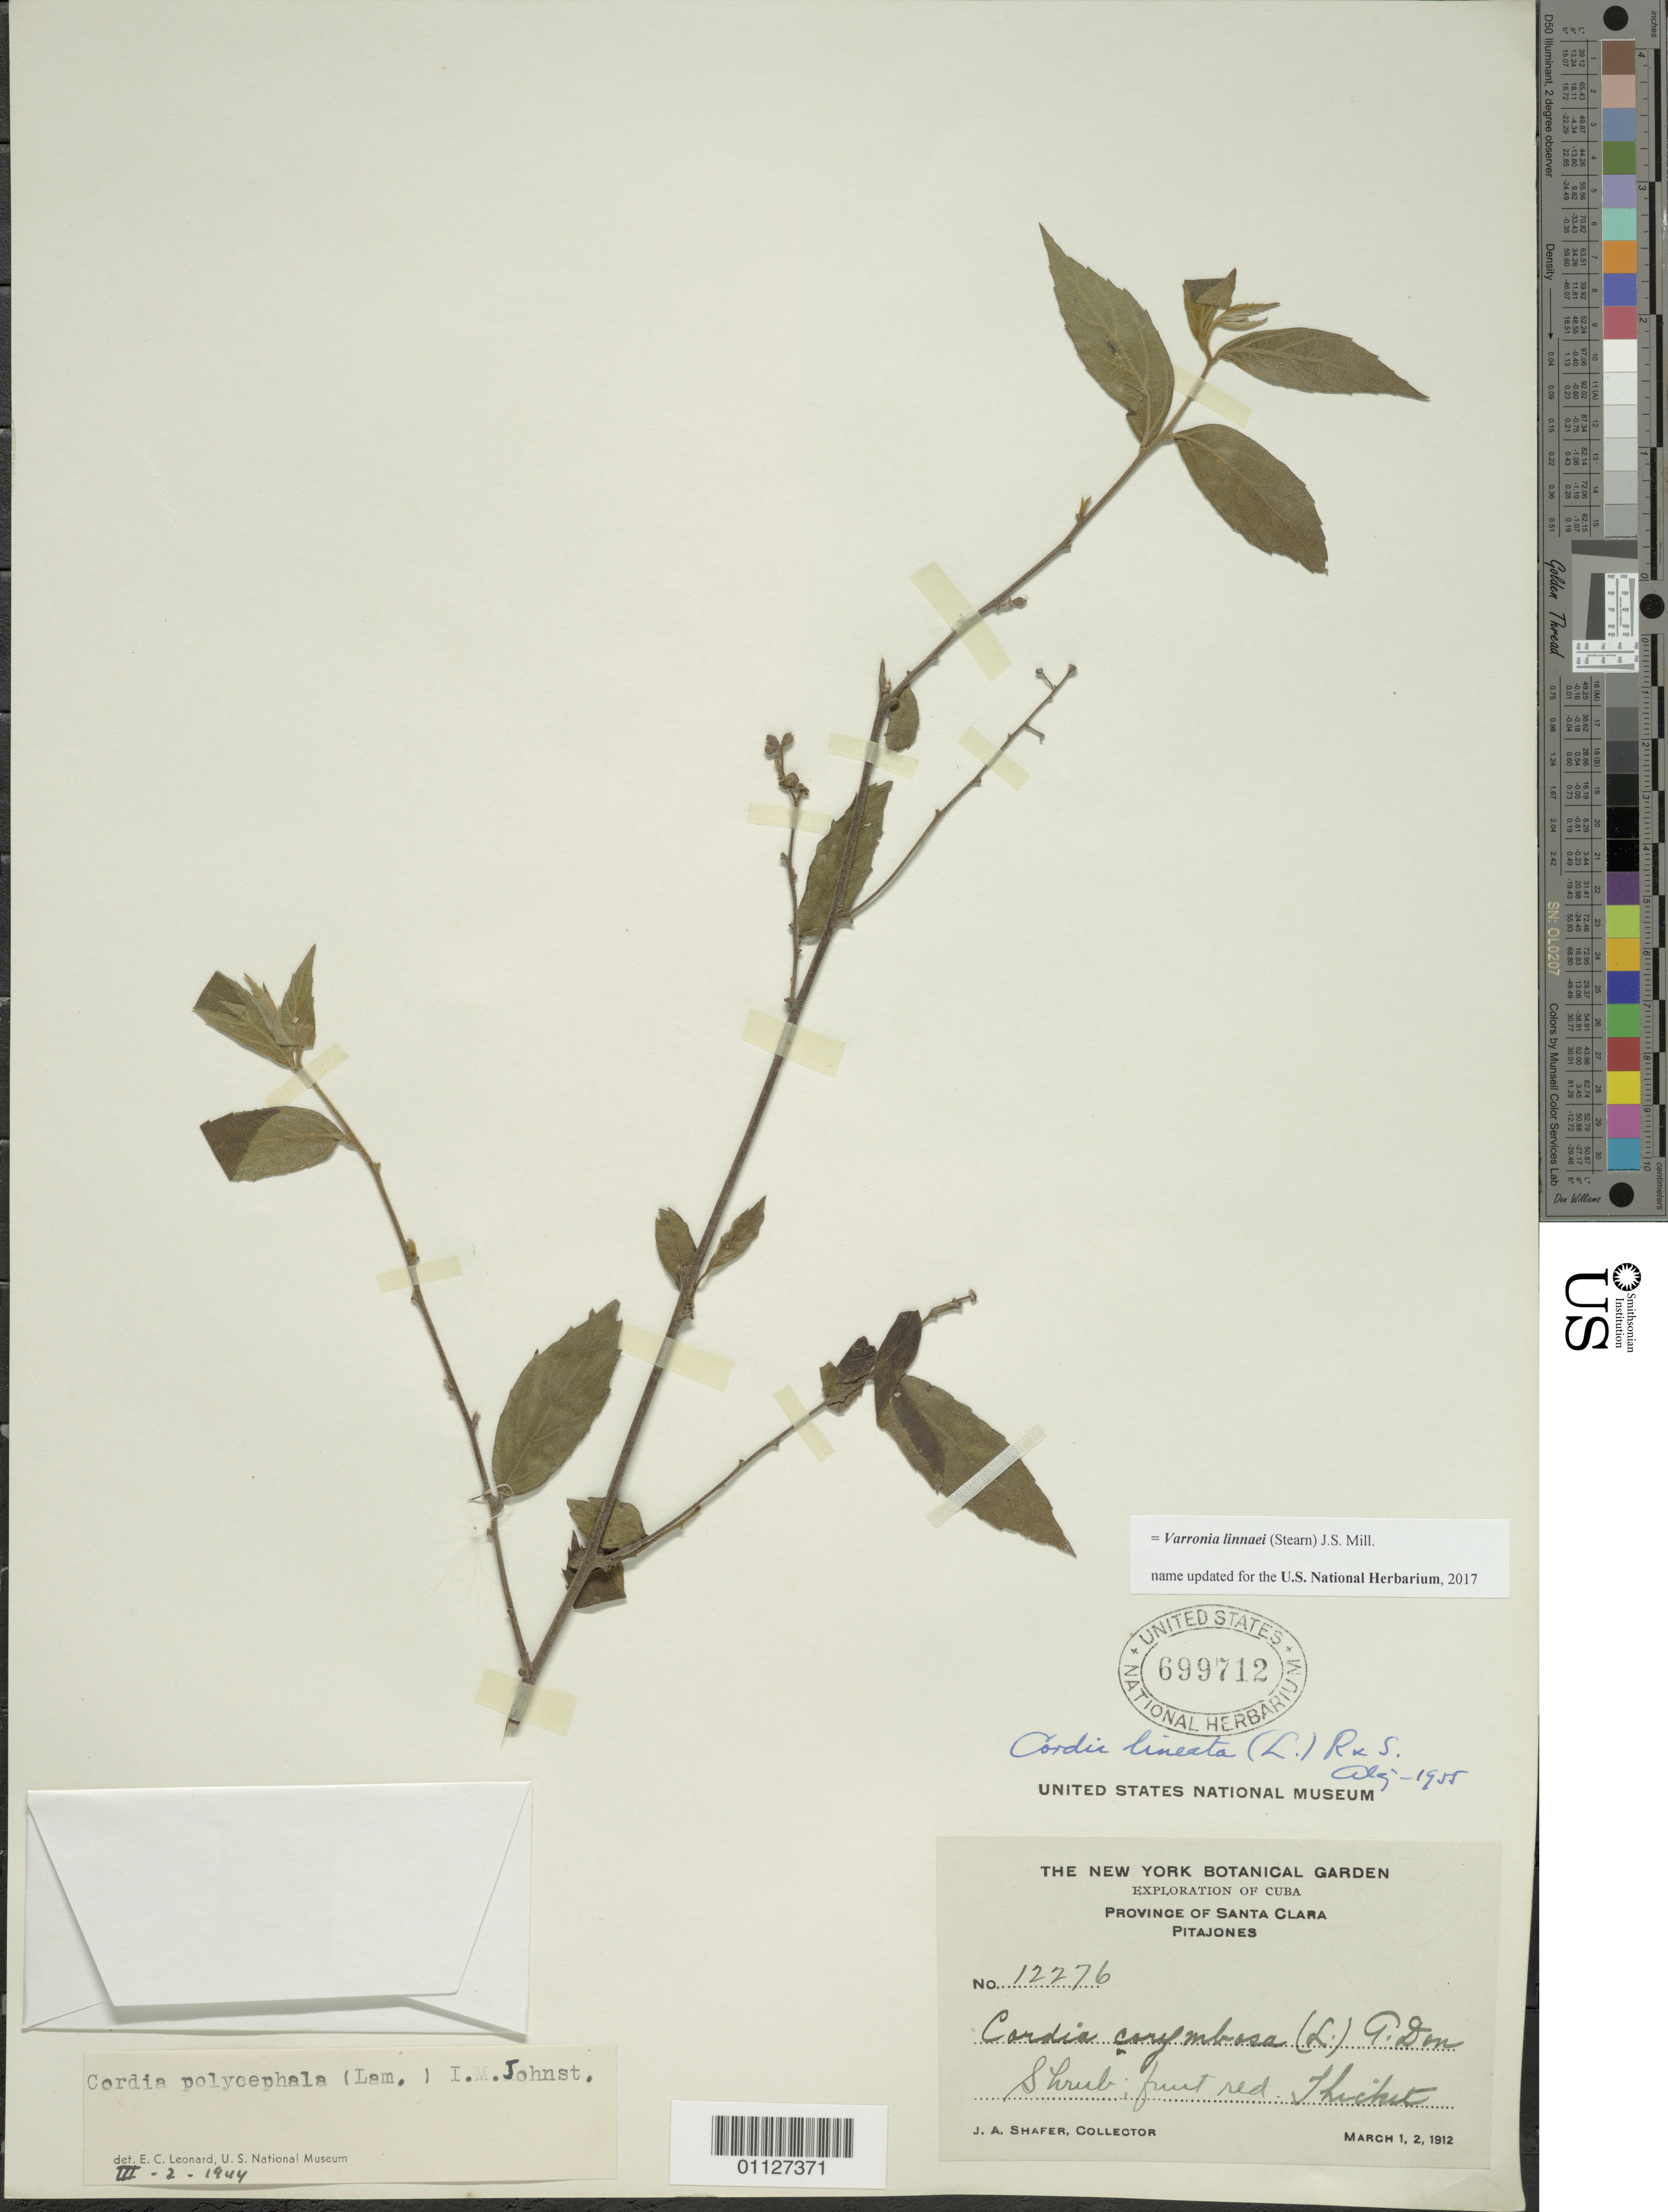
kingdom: Plantae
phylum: Tracheophyta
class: Magnoliopsida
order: Boraginales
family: Cordiaceae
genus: Varronia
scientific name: Varronia linnaei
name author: (Stearn) J.S. Mill.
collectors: J. A. Shafer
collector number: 12276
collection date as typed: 01 Mar 1912 and 02 Mar 1912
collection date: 1912-03-01,1912-03-02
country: Cuba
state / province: Sancti Spiritus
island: Cuba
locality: Pitajones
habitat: Thicket.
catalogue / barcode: US 699712